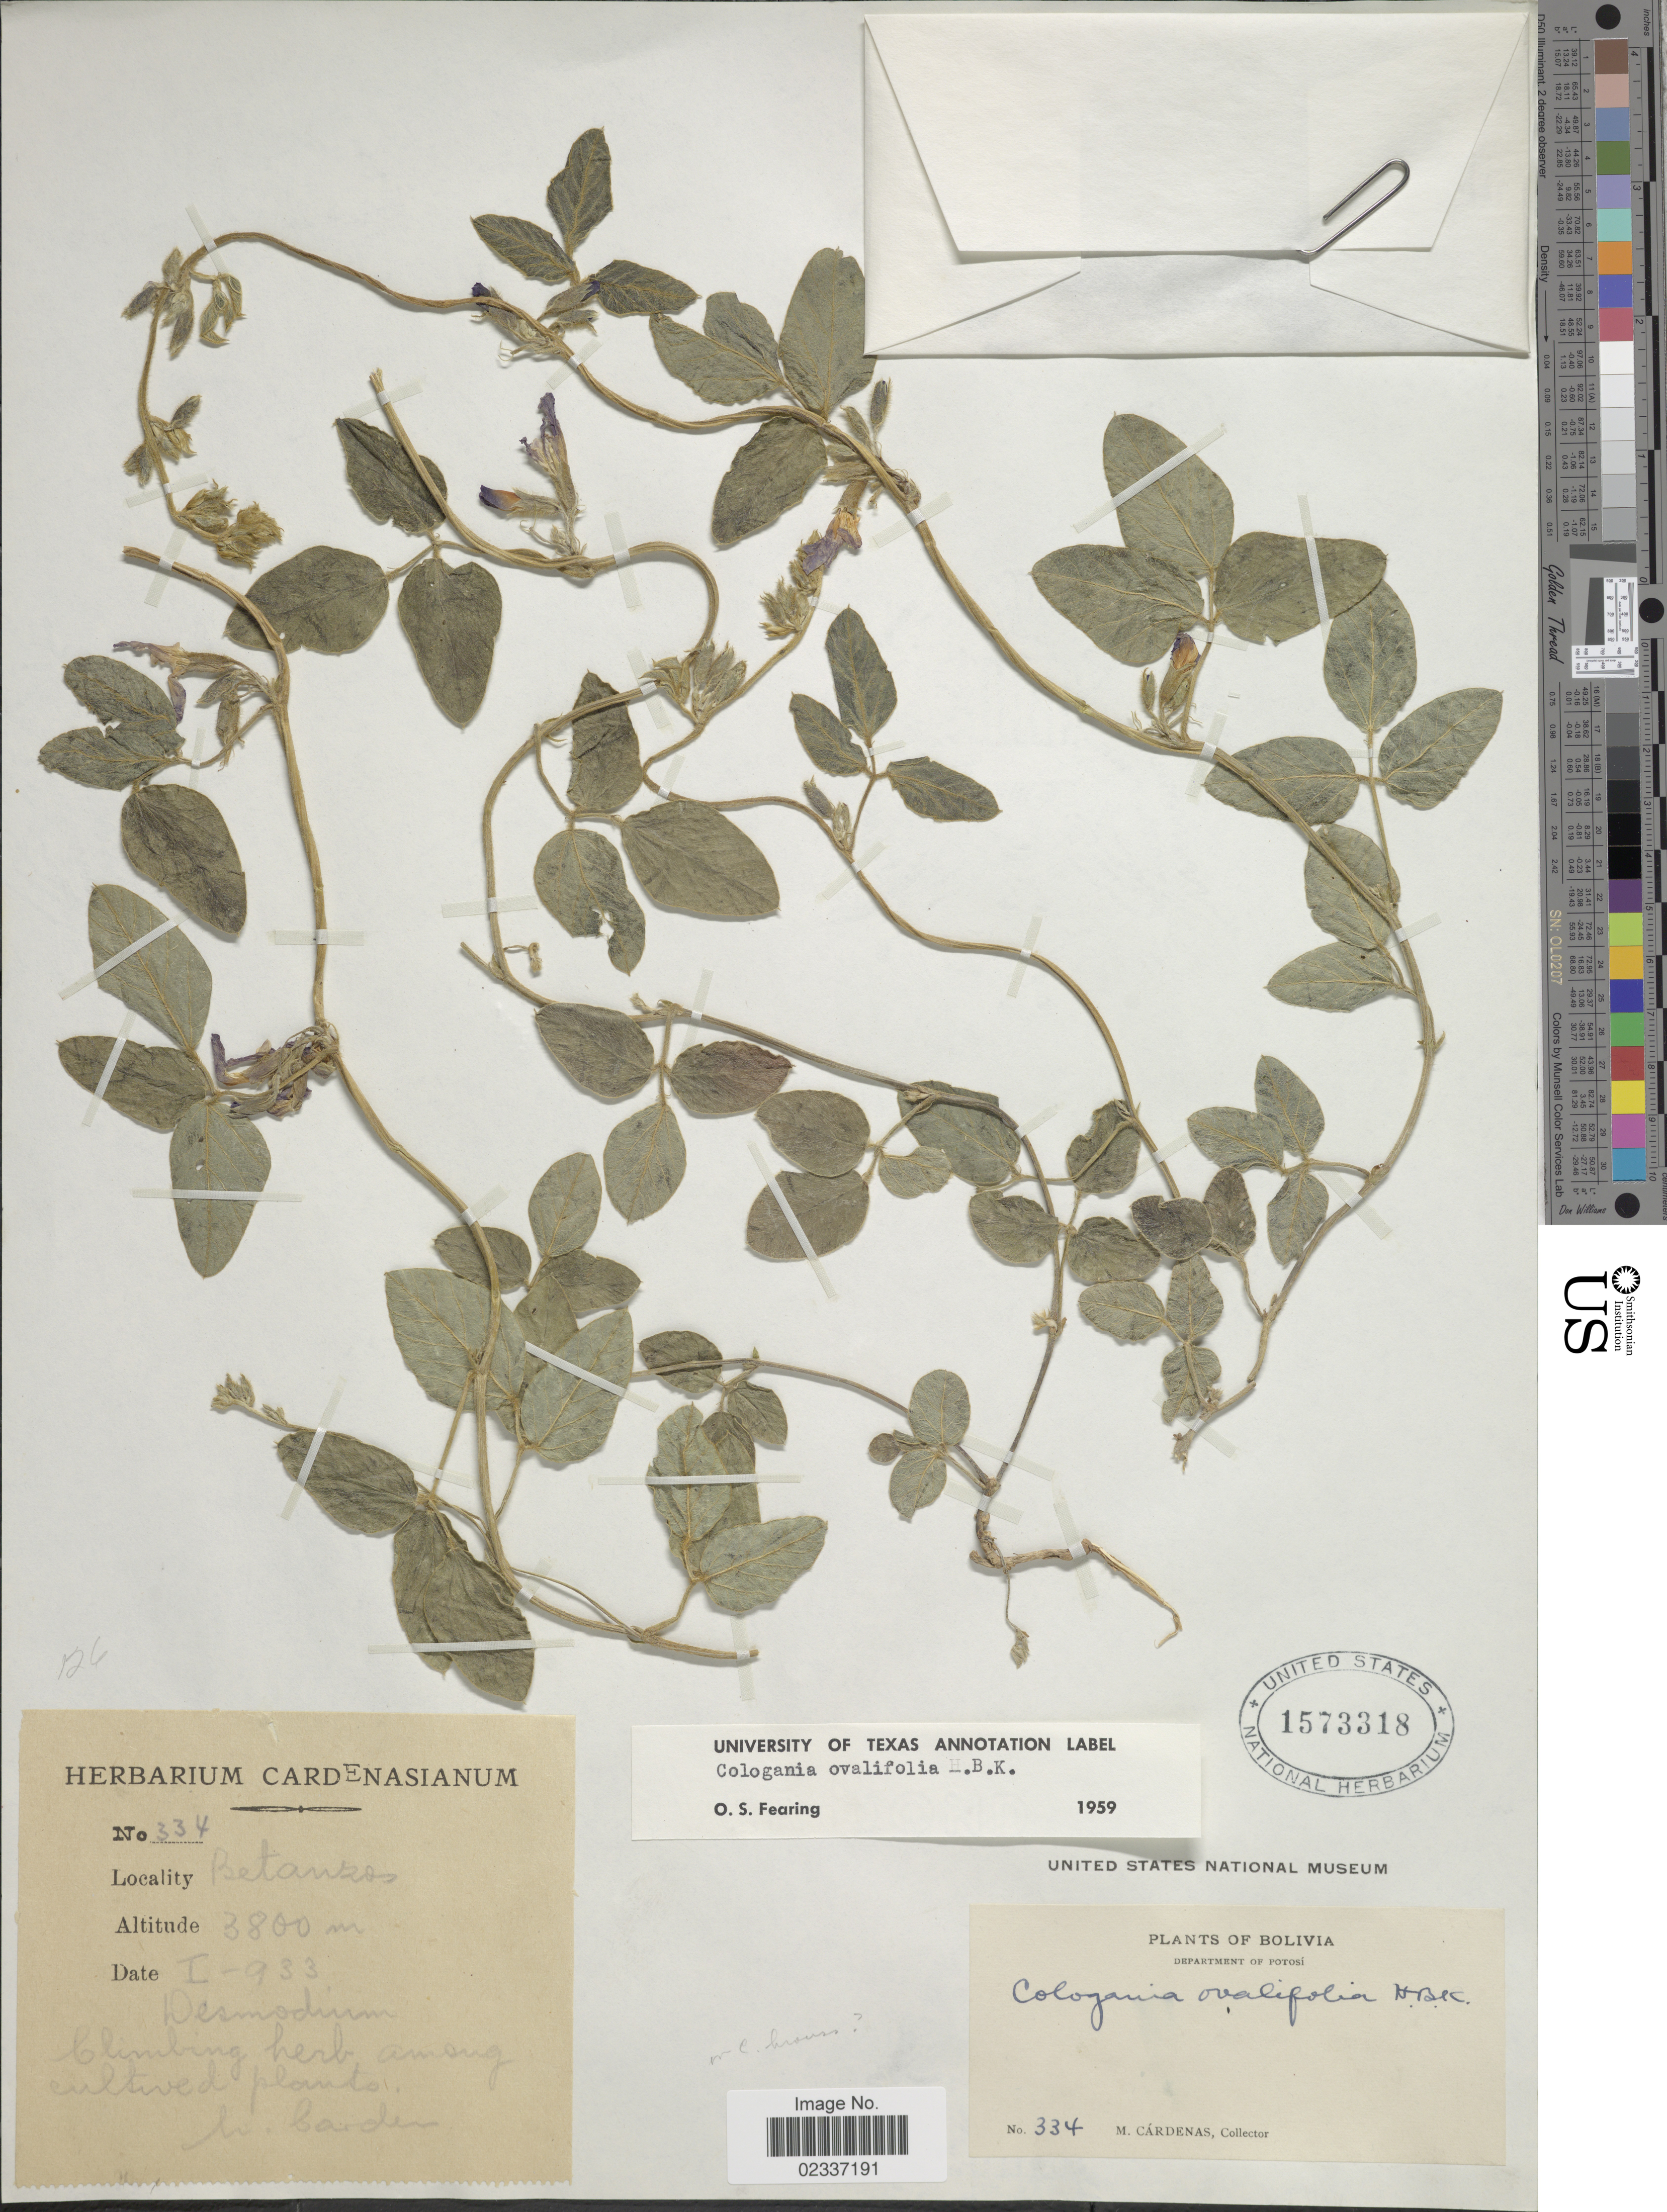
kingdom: Plantae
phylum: Tracheophyta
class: Magnoliopsida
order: Fabales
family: Fabaceae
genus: Cologania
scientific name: Cologania broussonetii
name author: (Balb.) DC.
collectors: M. Cárdenas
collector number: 334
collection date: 1933-01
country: Bolivia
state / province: Potosi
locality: Betanzos, Department of Potosí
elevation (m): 3800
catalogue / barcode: US 1573318